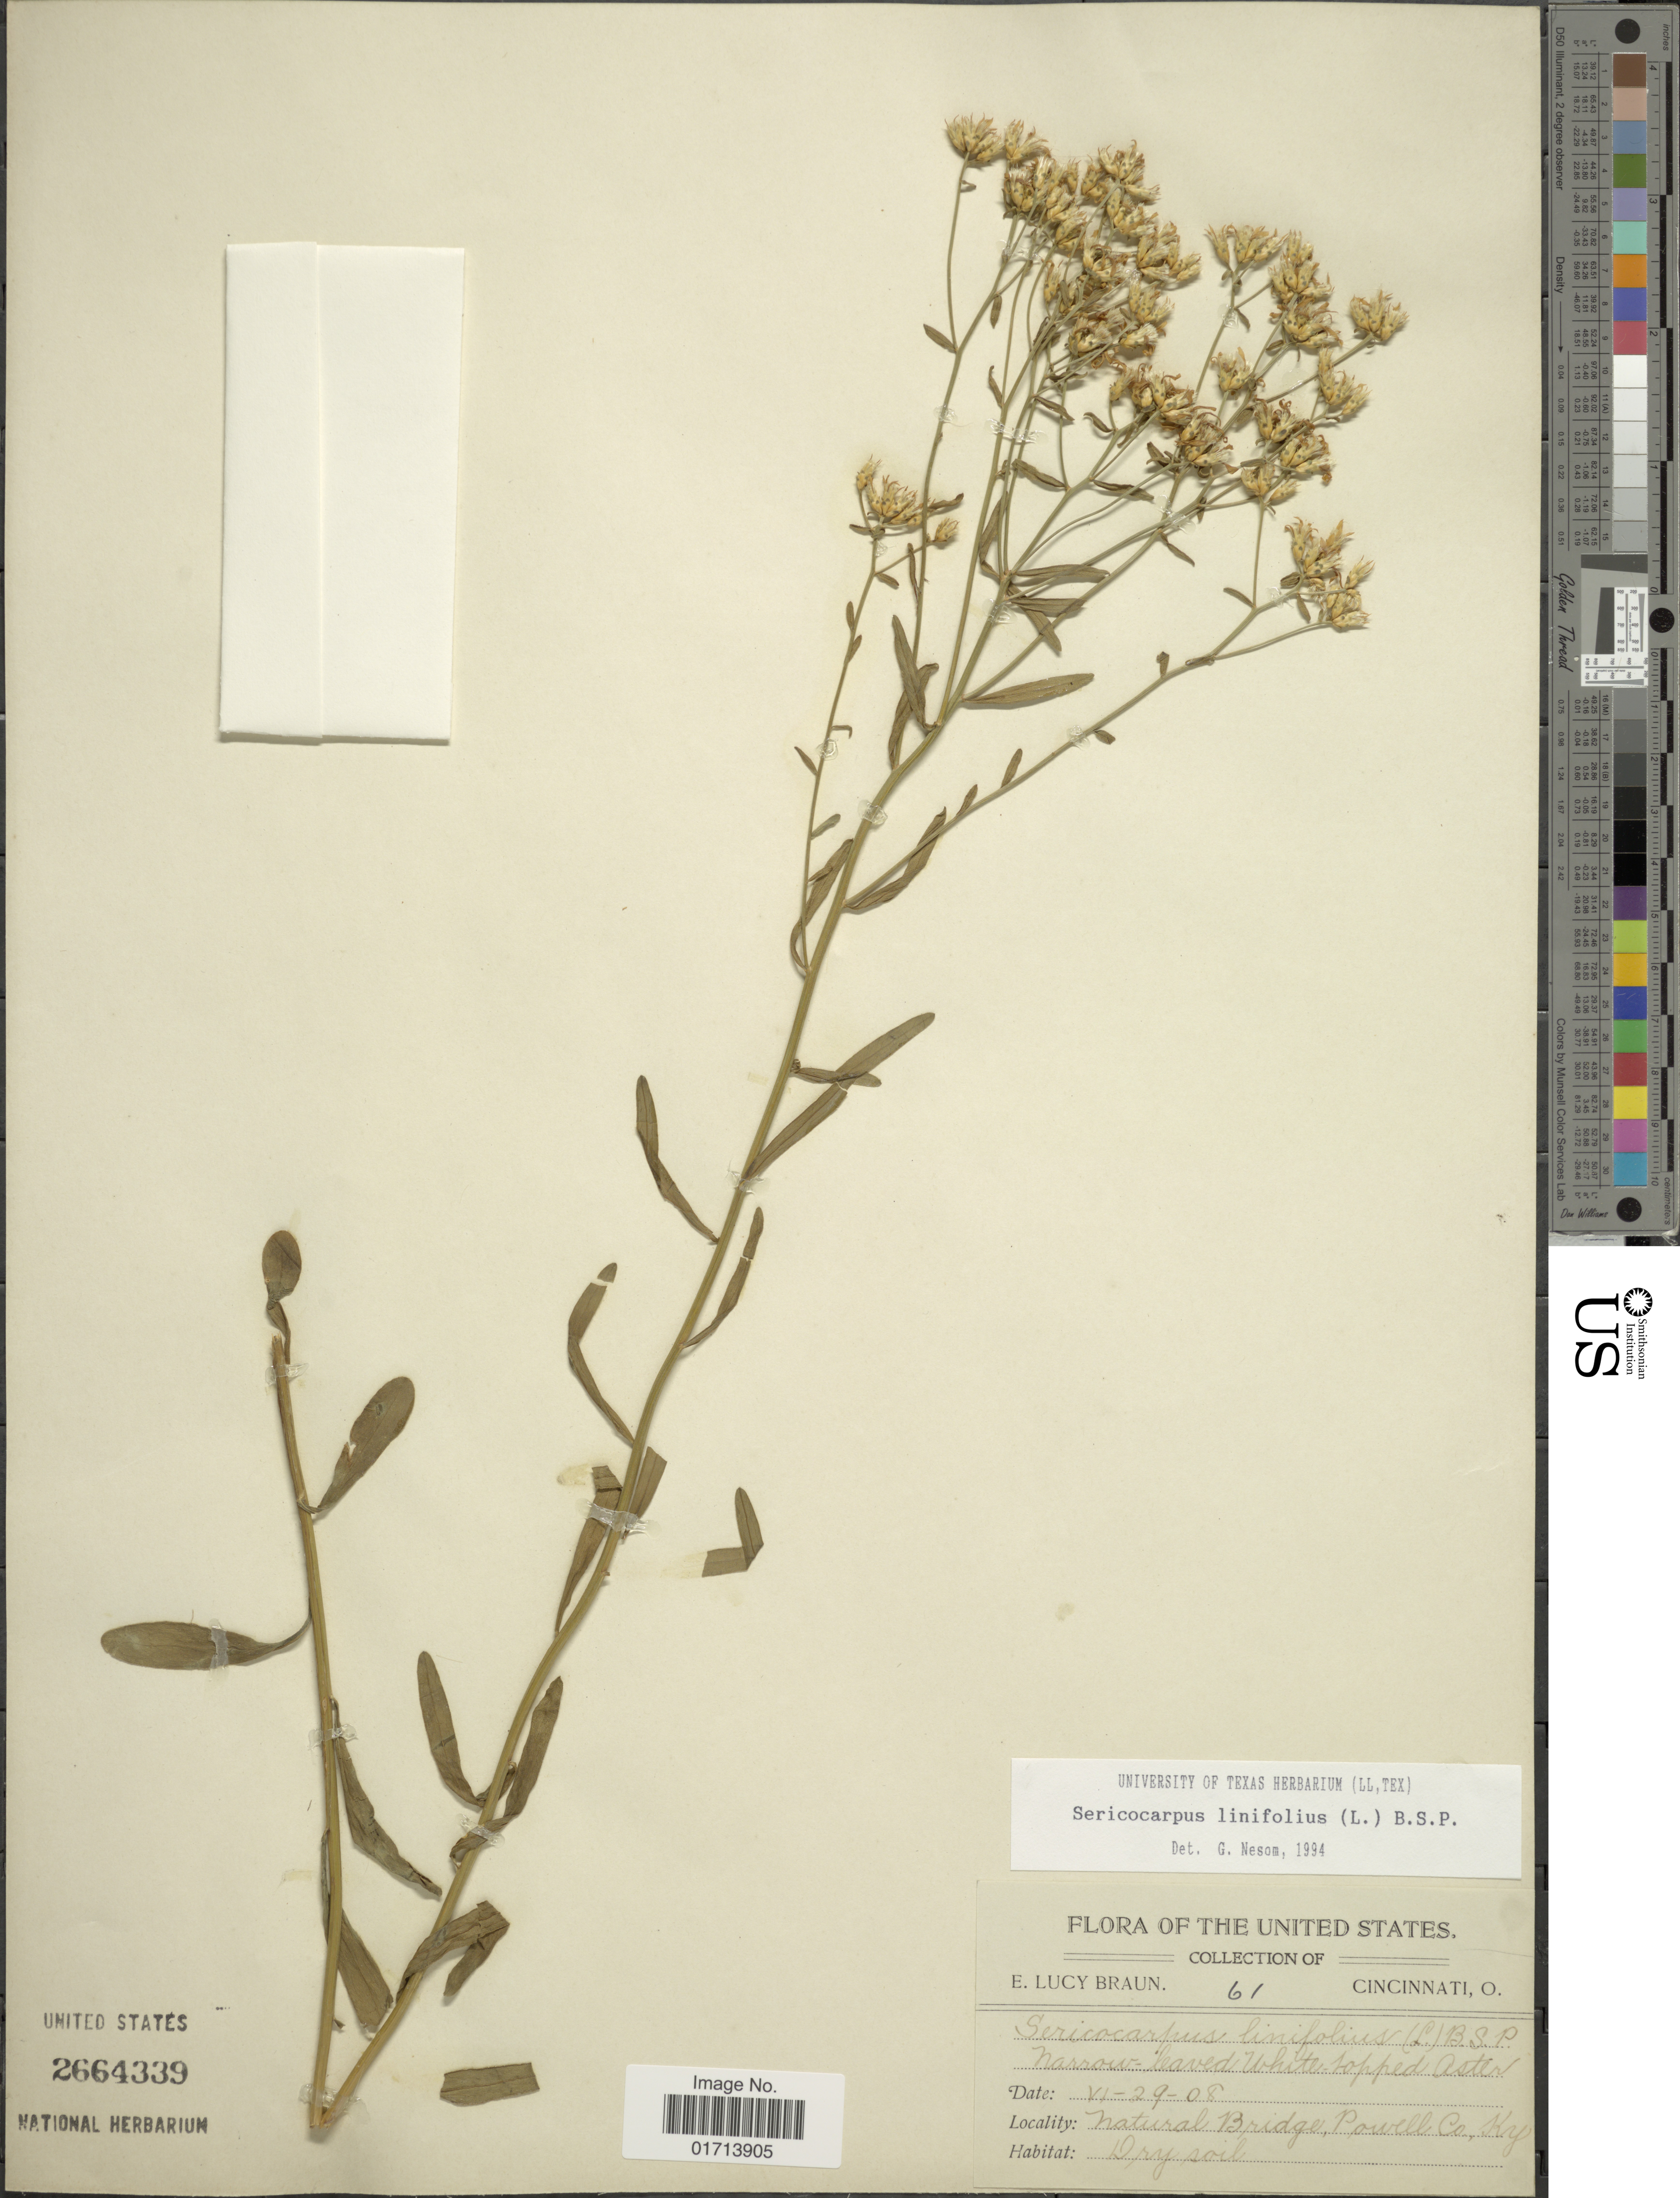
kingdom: Plantae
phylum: Tracheophyta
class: Magnoliopsida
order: Asterales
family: Asteraceae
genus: Sericocarpus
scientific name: Sericocarpus linifolius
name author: (L.) Britton, Stearns & Poggenb.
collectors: E. L. Braun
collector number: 61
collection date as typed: Transcribed d/m/y: 29/6/8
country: United States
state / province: Kentucky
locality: Natural Bridge, Powell Co.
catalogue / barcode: US 2664339